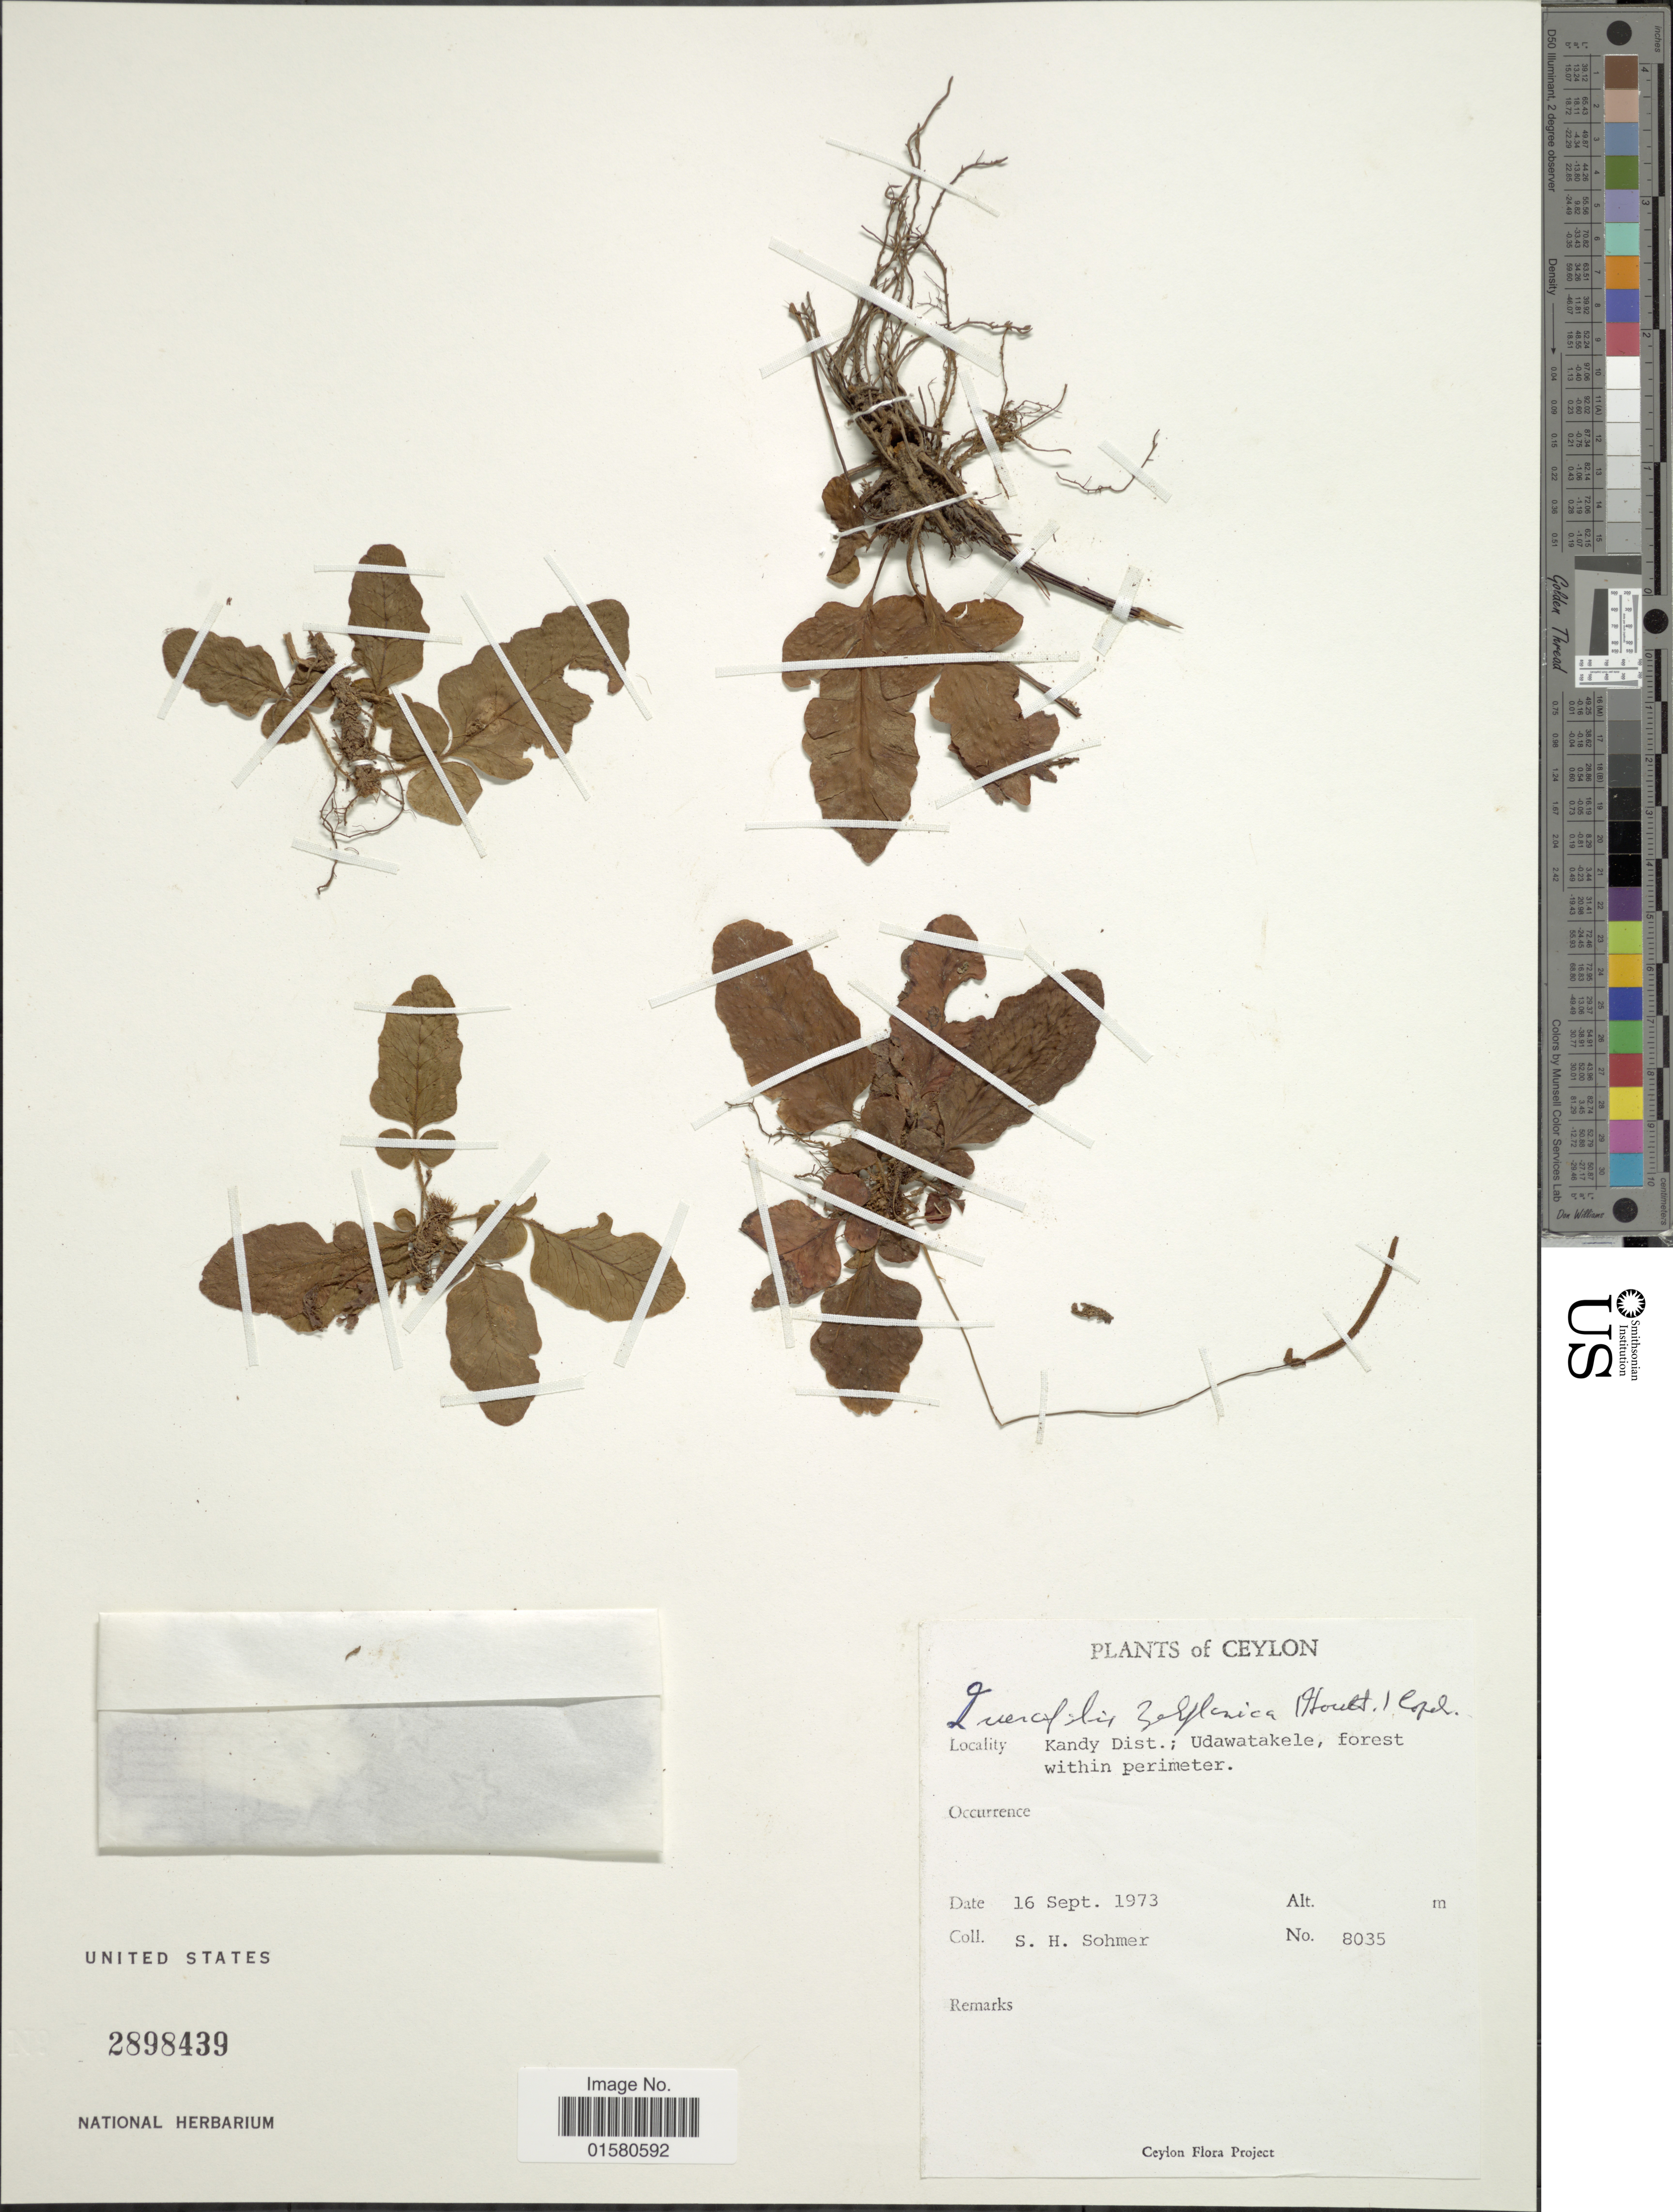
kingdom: Plantae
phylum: Tracheophyta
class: Polypodiopsida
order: Polypodiales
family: Tectariaceae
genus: Tectaria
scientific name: Tectaria zeilanica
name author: (Houtt.) Sledge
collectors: S. H. Sohmer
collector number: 8035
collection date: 1973-09-16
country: Sri Lanka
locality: Ceylon. Kandy Dist.; Udawatakele, forest within perimeter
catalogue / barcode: US 2898439